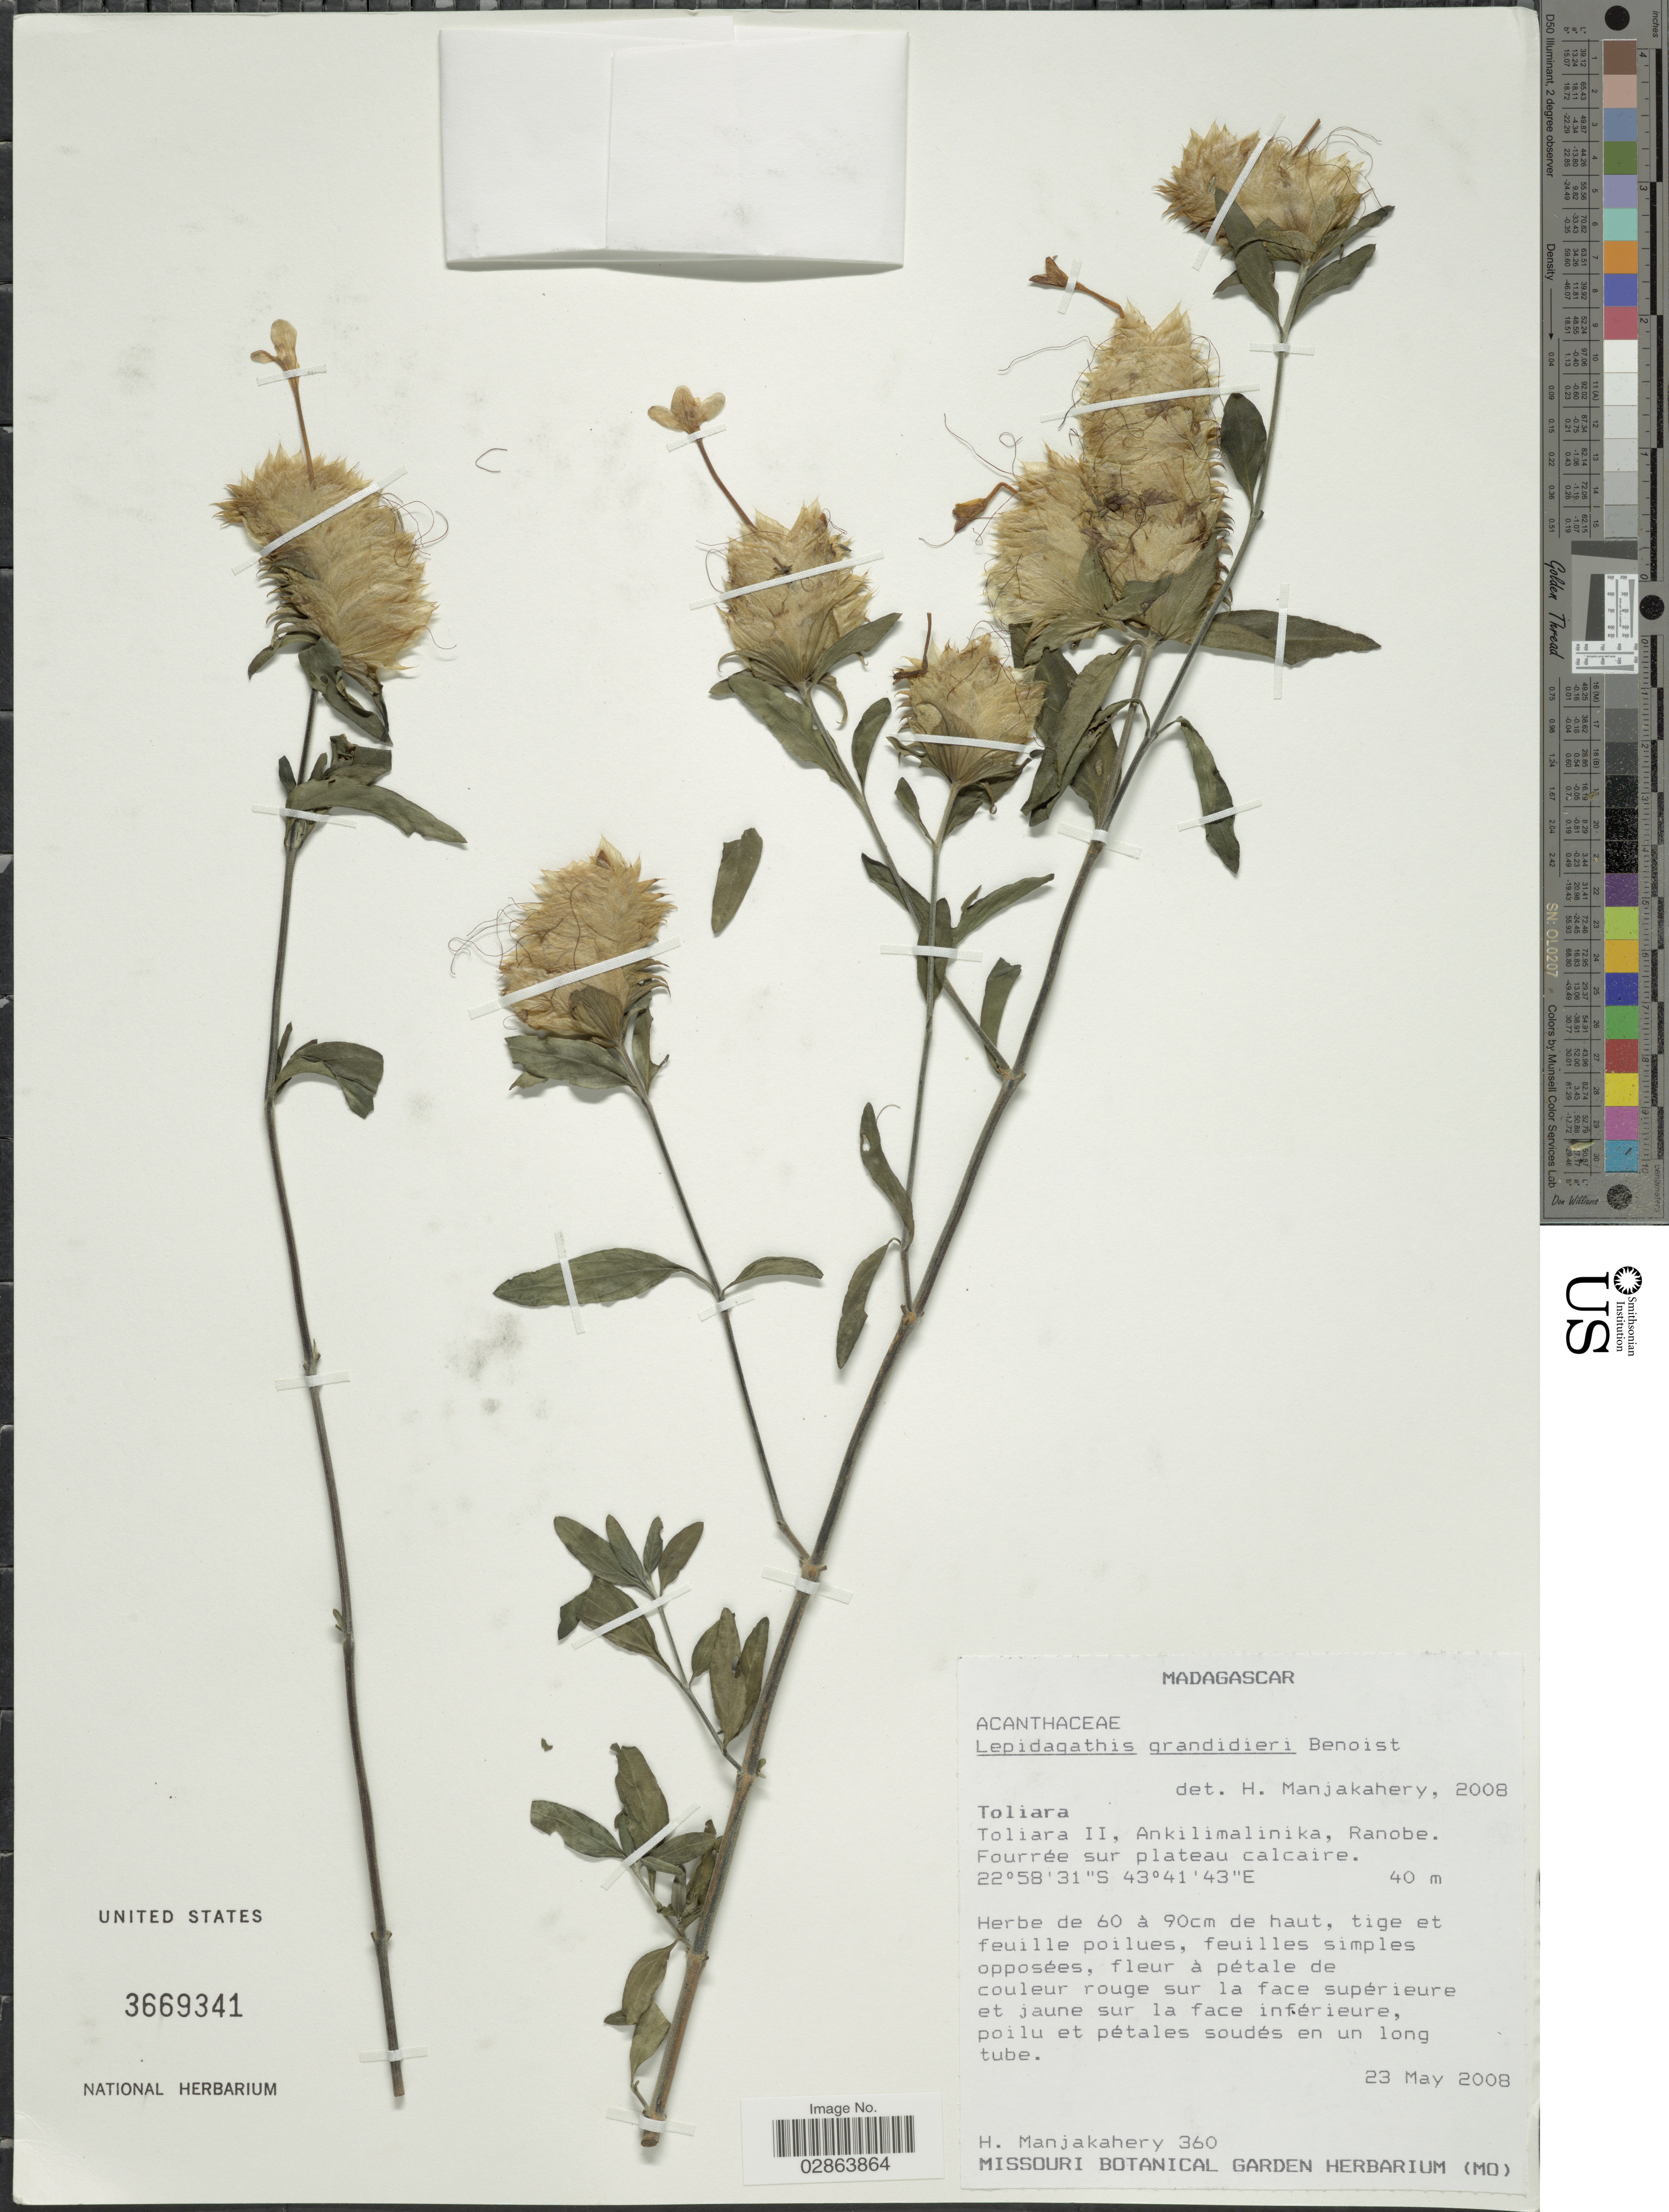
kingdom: Plantae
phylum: Tracheophyta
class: Magnoliopsida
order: Lamiales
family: Acanthaceae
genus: Lepidagathis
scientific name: Lepidagathis grandidieri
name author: Benoist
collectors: H. N. Manjakahery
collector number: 360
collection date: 2008-05-23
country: Madagascar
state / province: Atsimo-Andrefana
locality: Toliara II, Ankilimalinika, Ranobe.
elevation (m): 40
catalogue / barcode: US 3669341